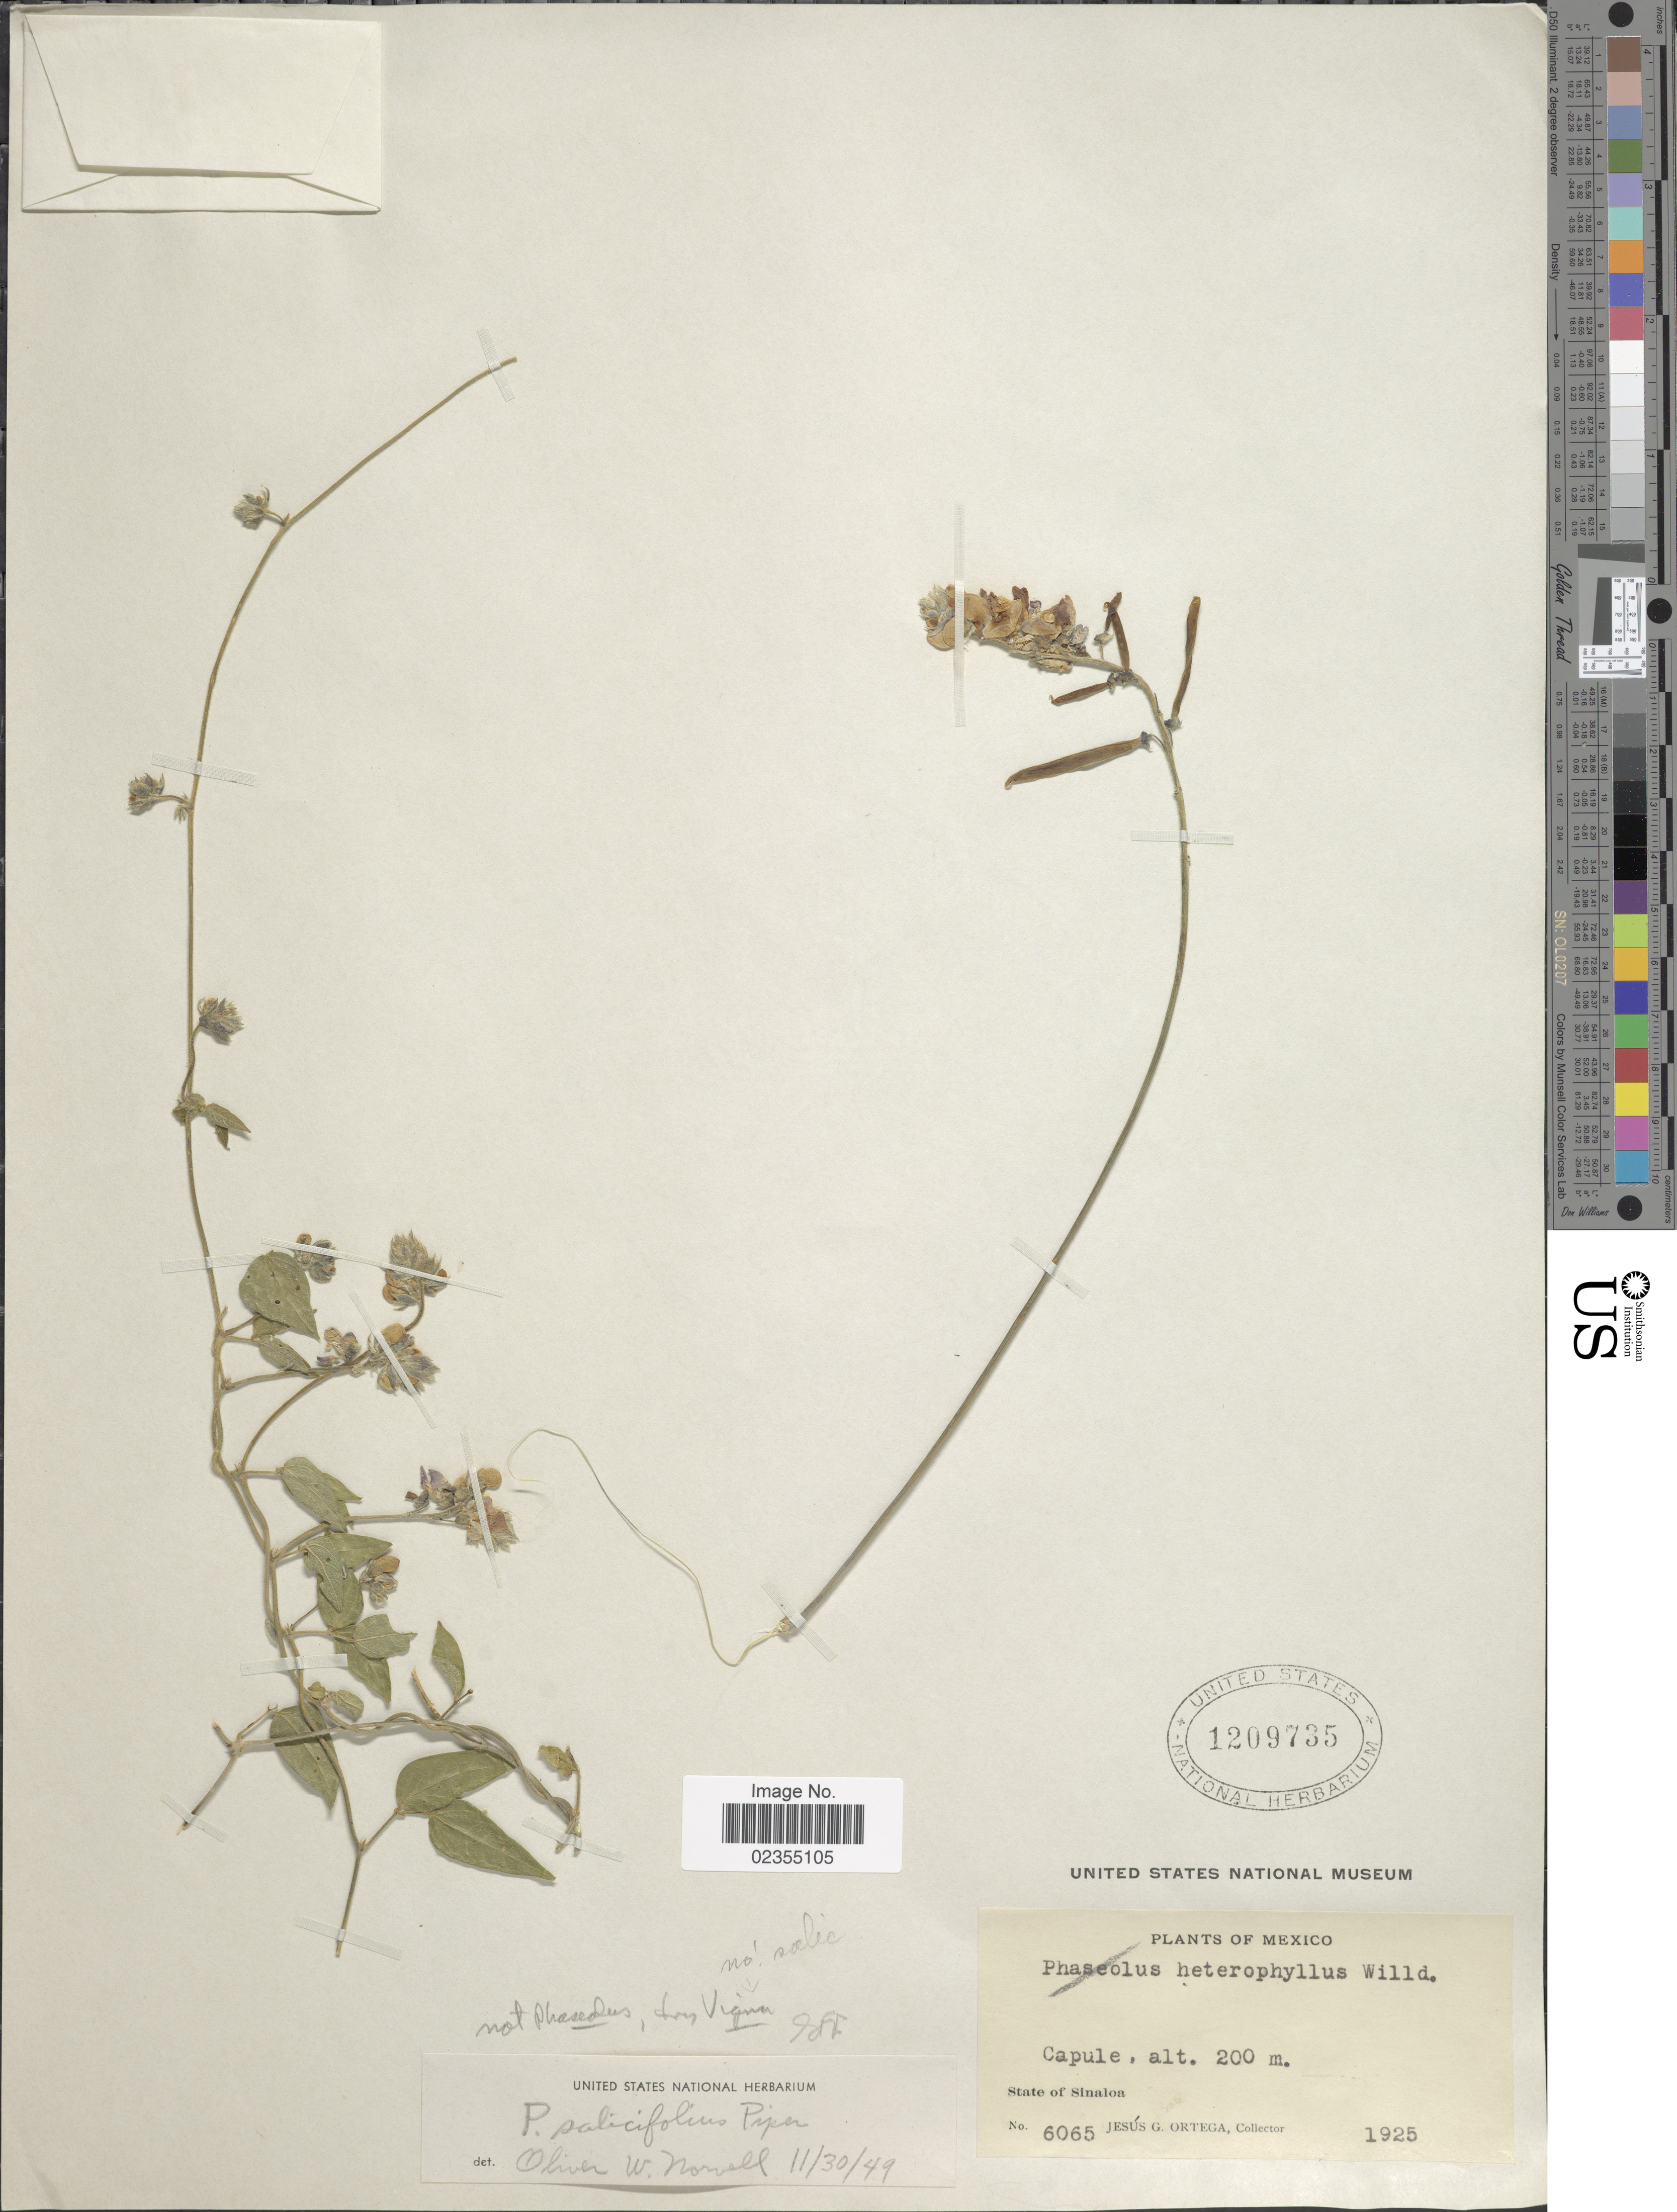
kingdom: Plantae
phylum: Tracheophyta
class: Magnoliopsida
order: Fabales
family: Fabaceae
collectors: J. Ortega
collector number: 6065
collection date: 1925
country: Mexico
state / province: Sinaloa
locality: Capule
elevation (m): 200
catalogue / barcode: US 1209735